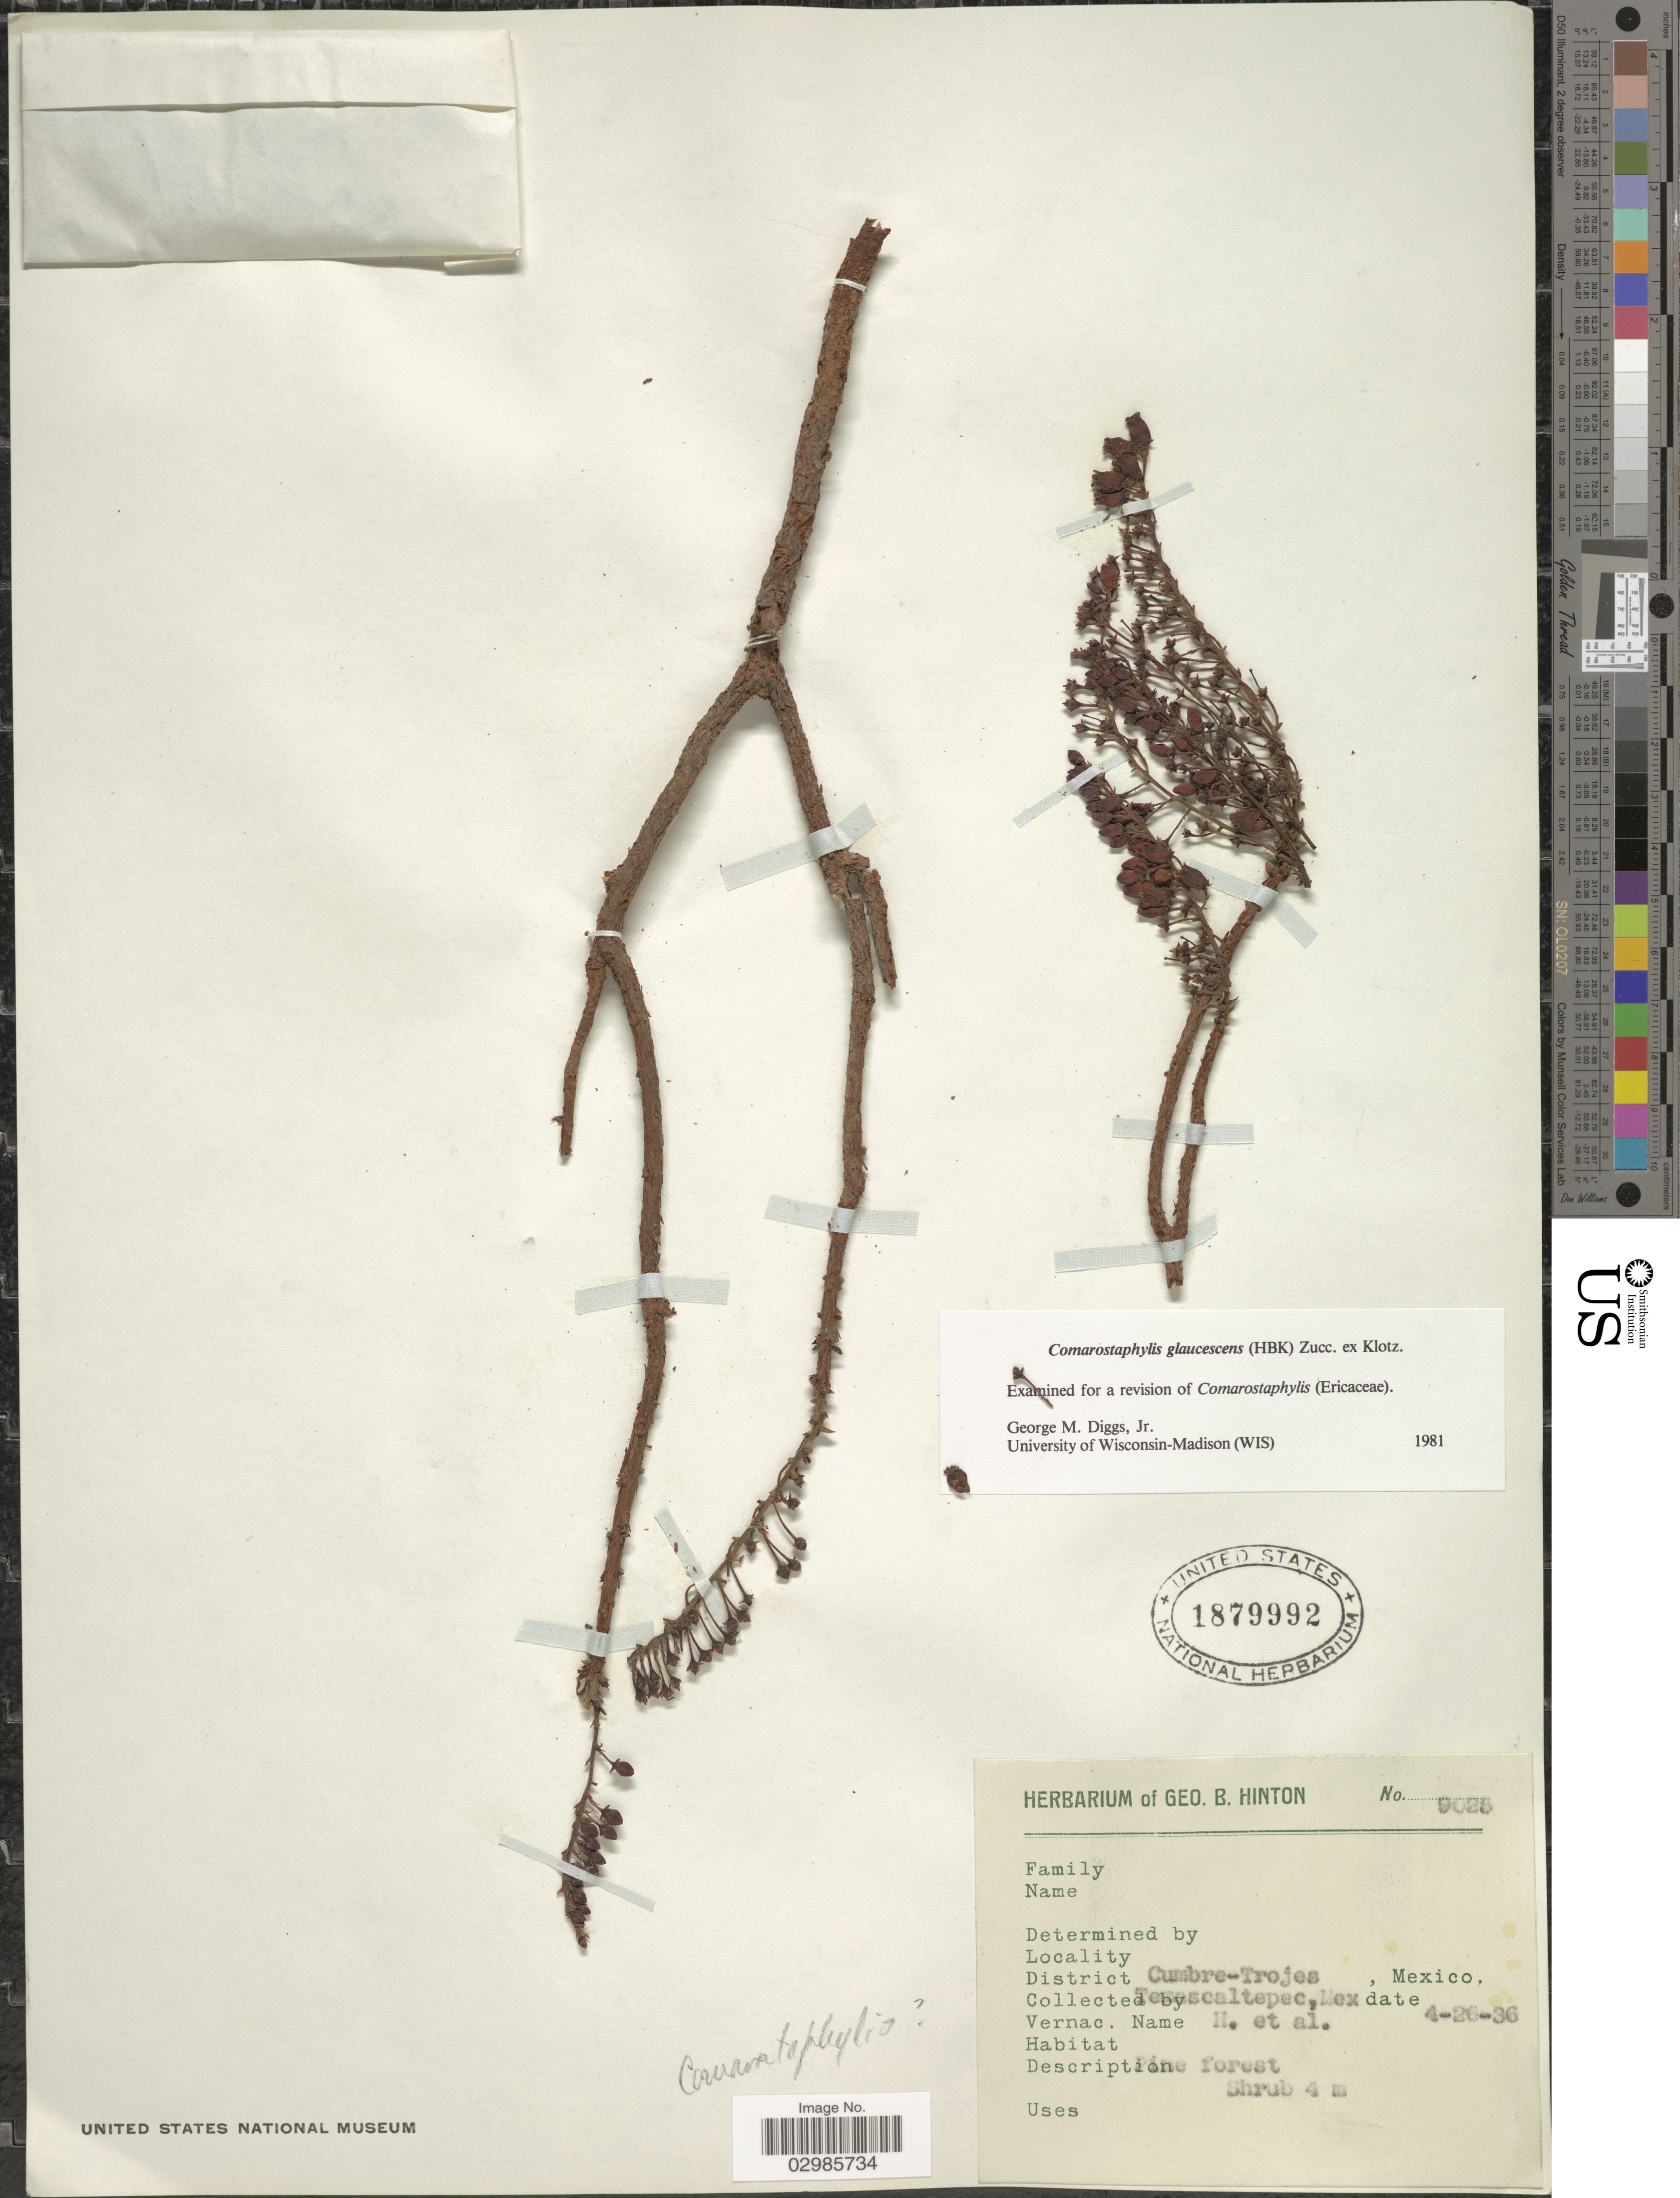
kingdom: Plantae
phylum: Tracheophyta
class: Magnoliopsida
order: Ericales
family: Ericaceae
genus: Comarostaphylis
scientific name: Comarostaphylis glaucescens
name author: (Kunth) Zucc. ex Klotzsch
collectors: G. B. Hinton & et al.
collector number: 9025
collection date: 1936-04-26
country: Mexico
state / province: México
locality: Cumbre-Trojes, Temascaltepec, Mex.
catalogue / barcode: US 1879992